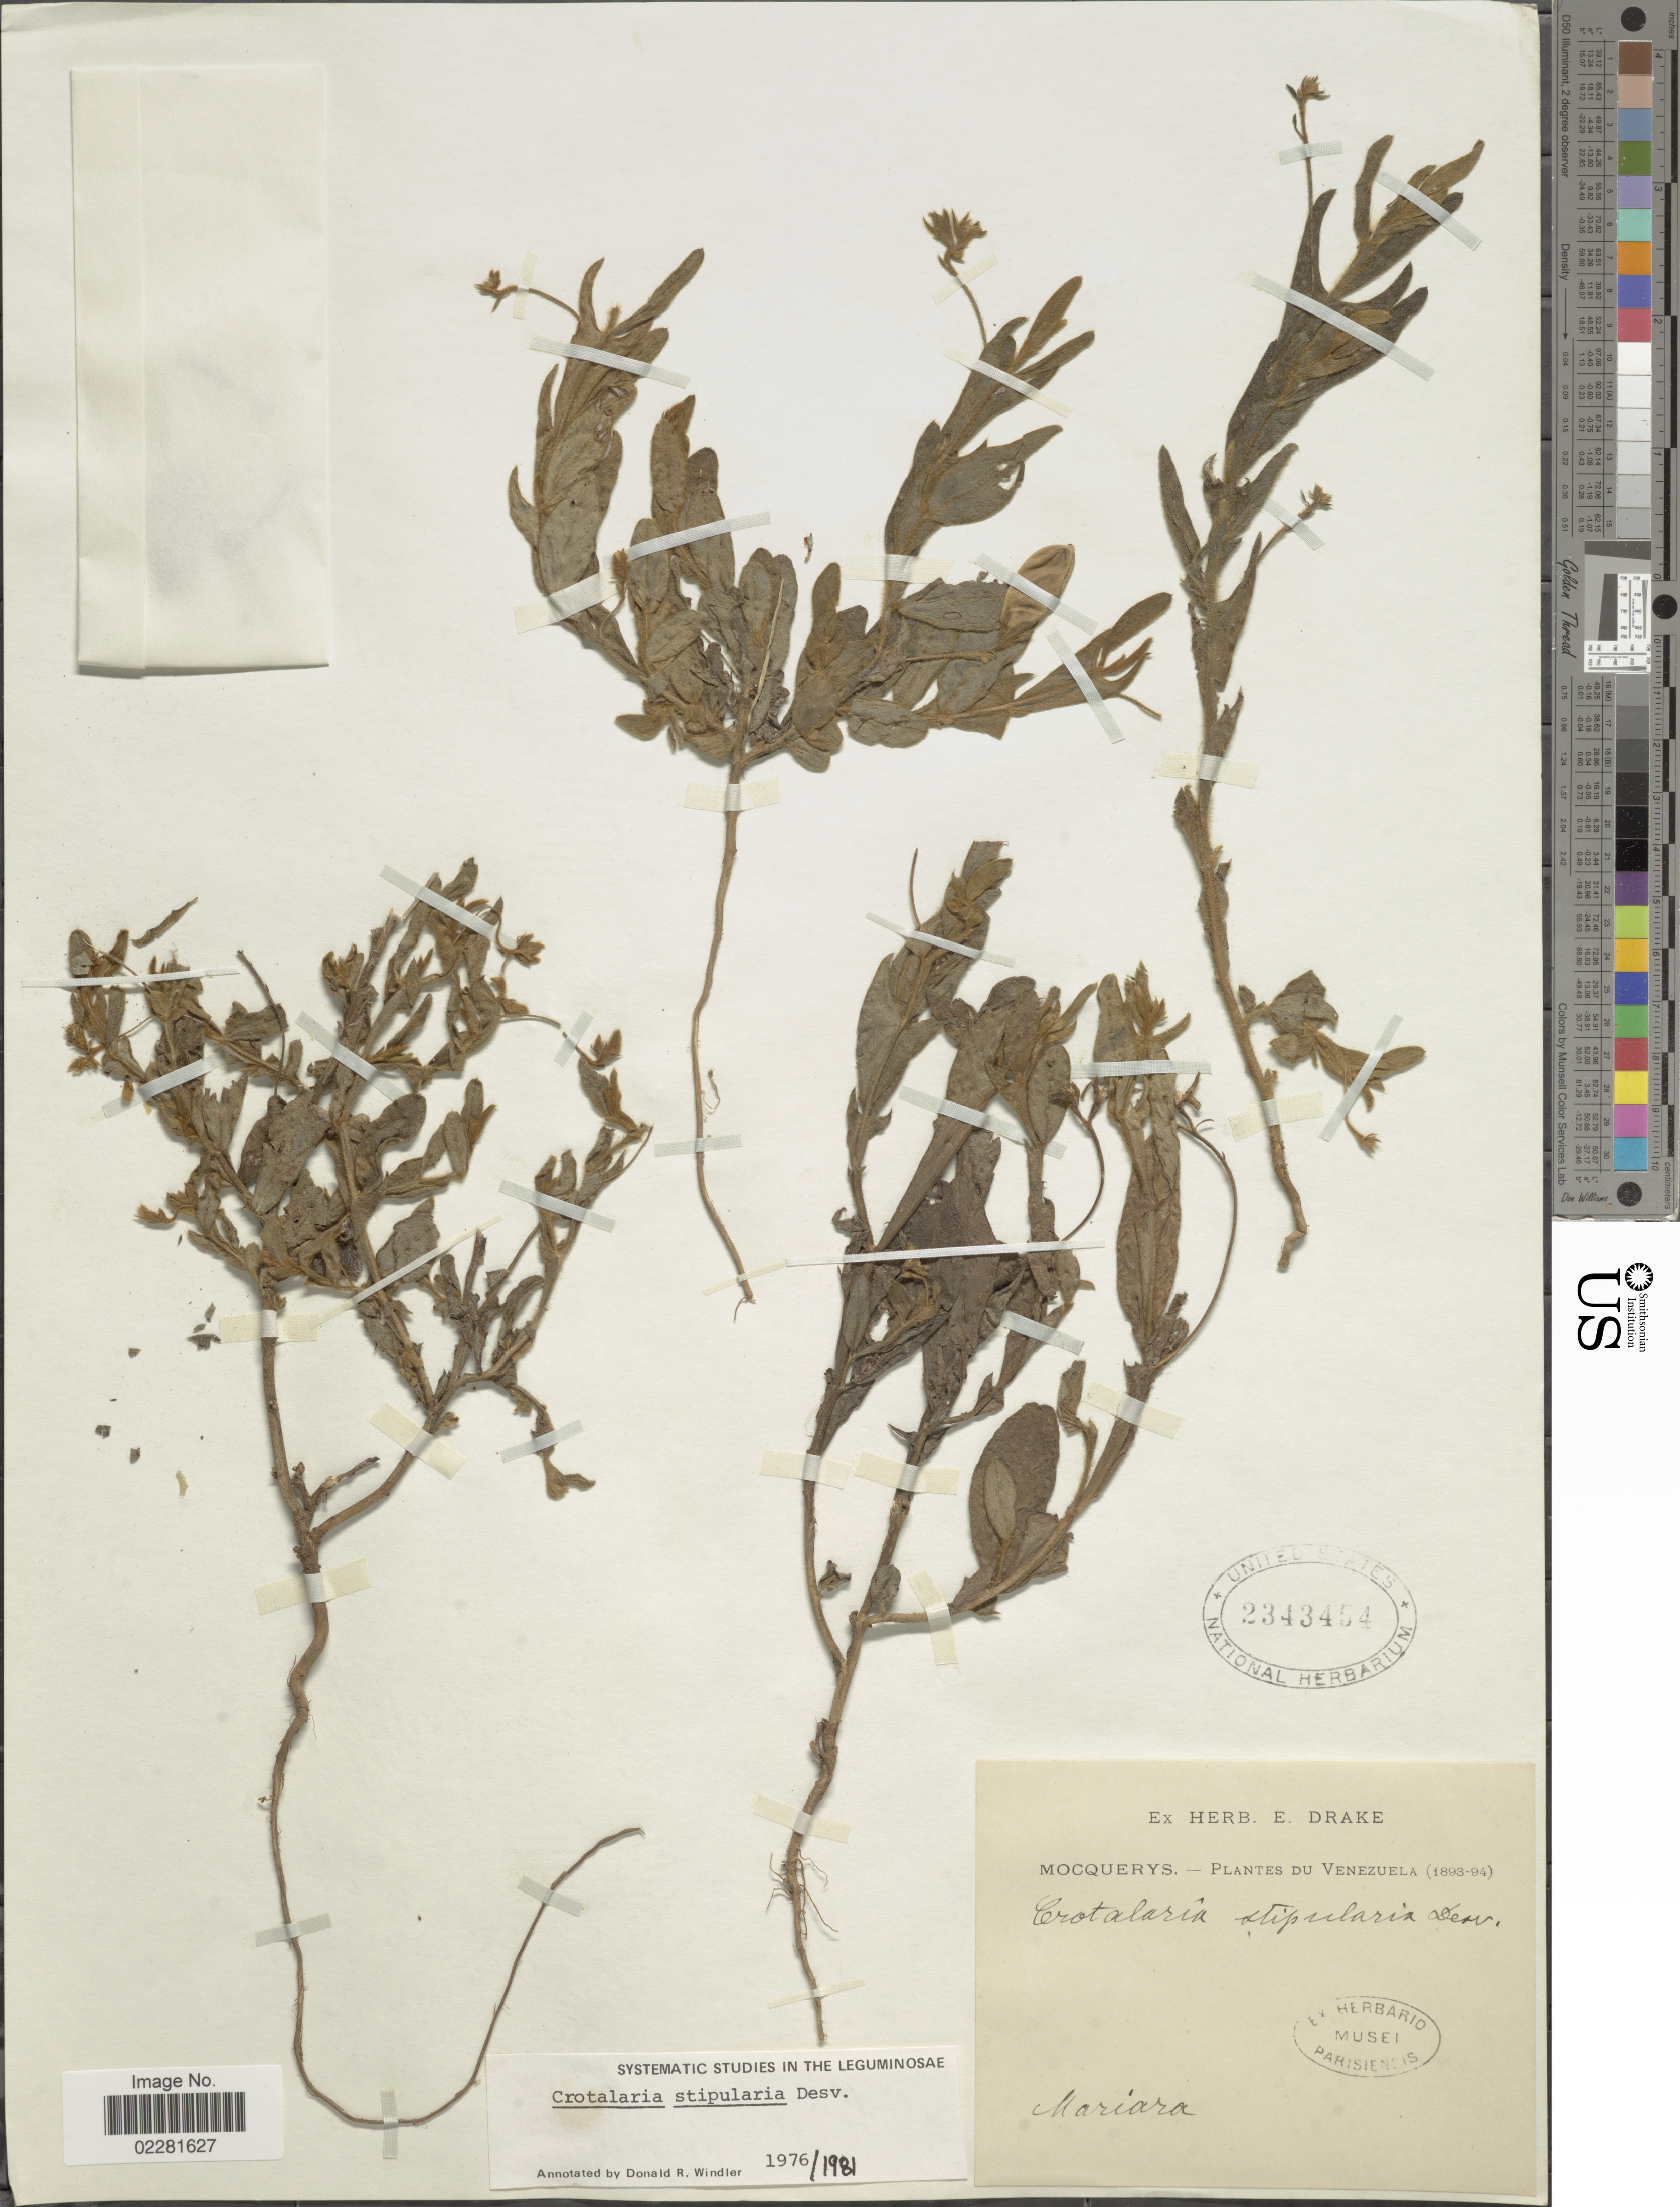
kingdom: Plantae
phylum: Tracheophyta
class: Magnoliopsida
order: Fabales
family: Fabaceae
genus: Crotalaria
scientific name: Crotalaria stipularia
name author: Desv.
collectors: A. Mocquerys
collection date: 1893/1894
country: Venezuela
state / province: Carabobo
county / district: Diego Ibarra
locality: Mariara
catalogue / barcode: US 2343454